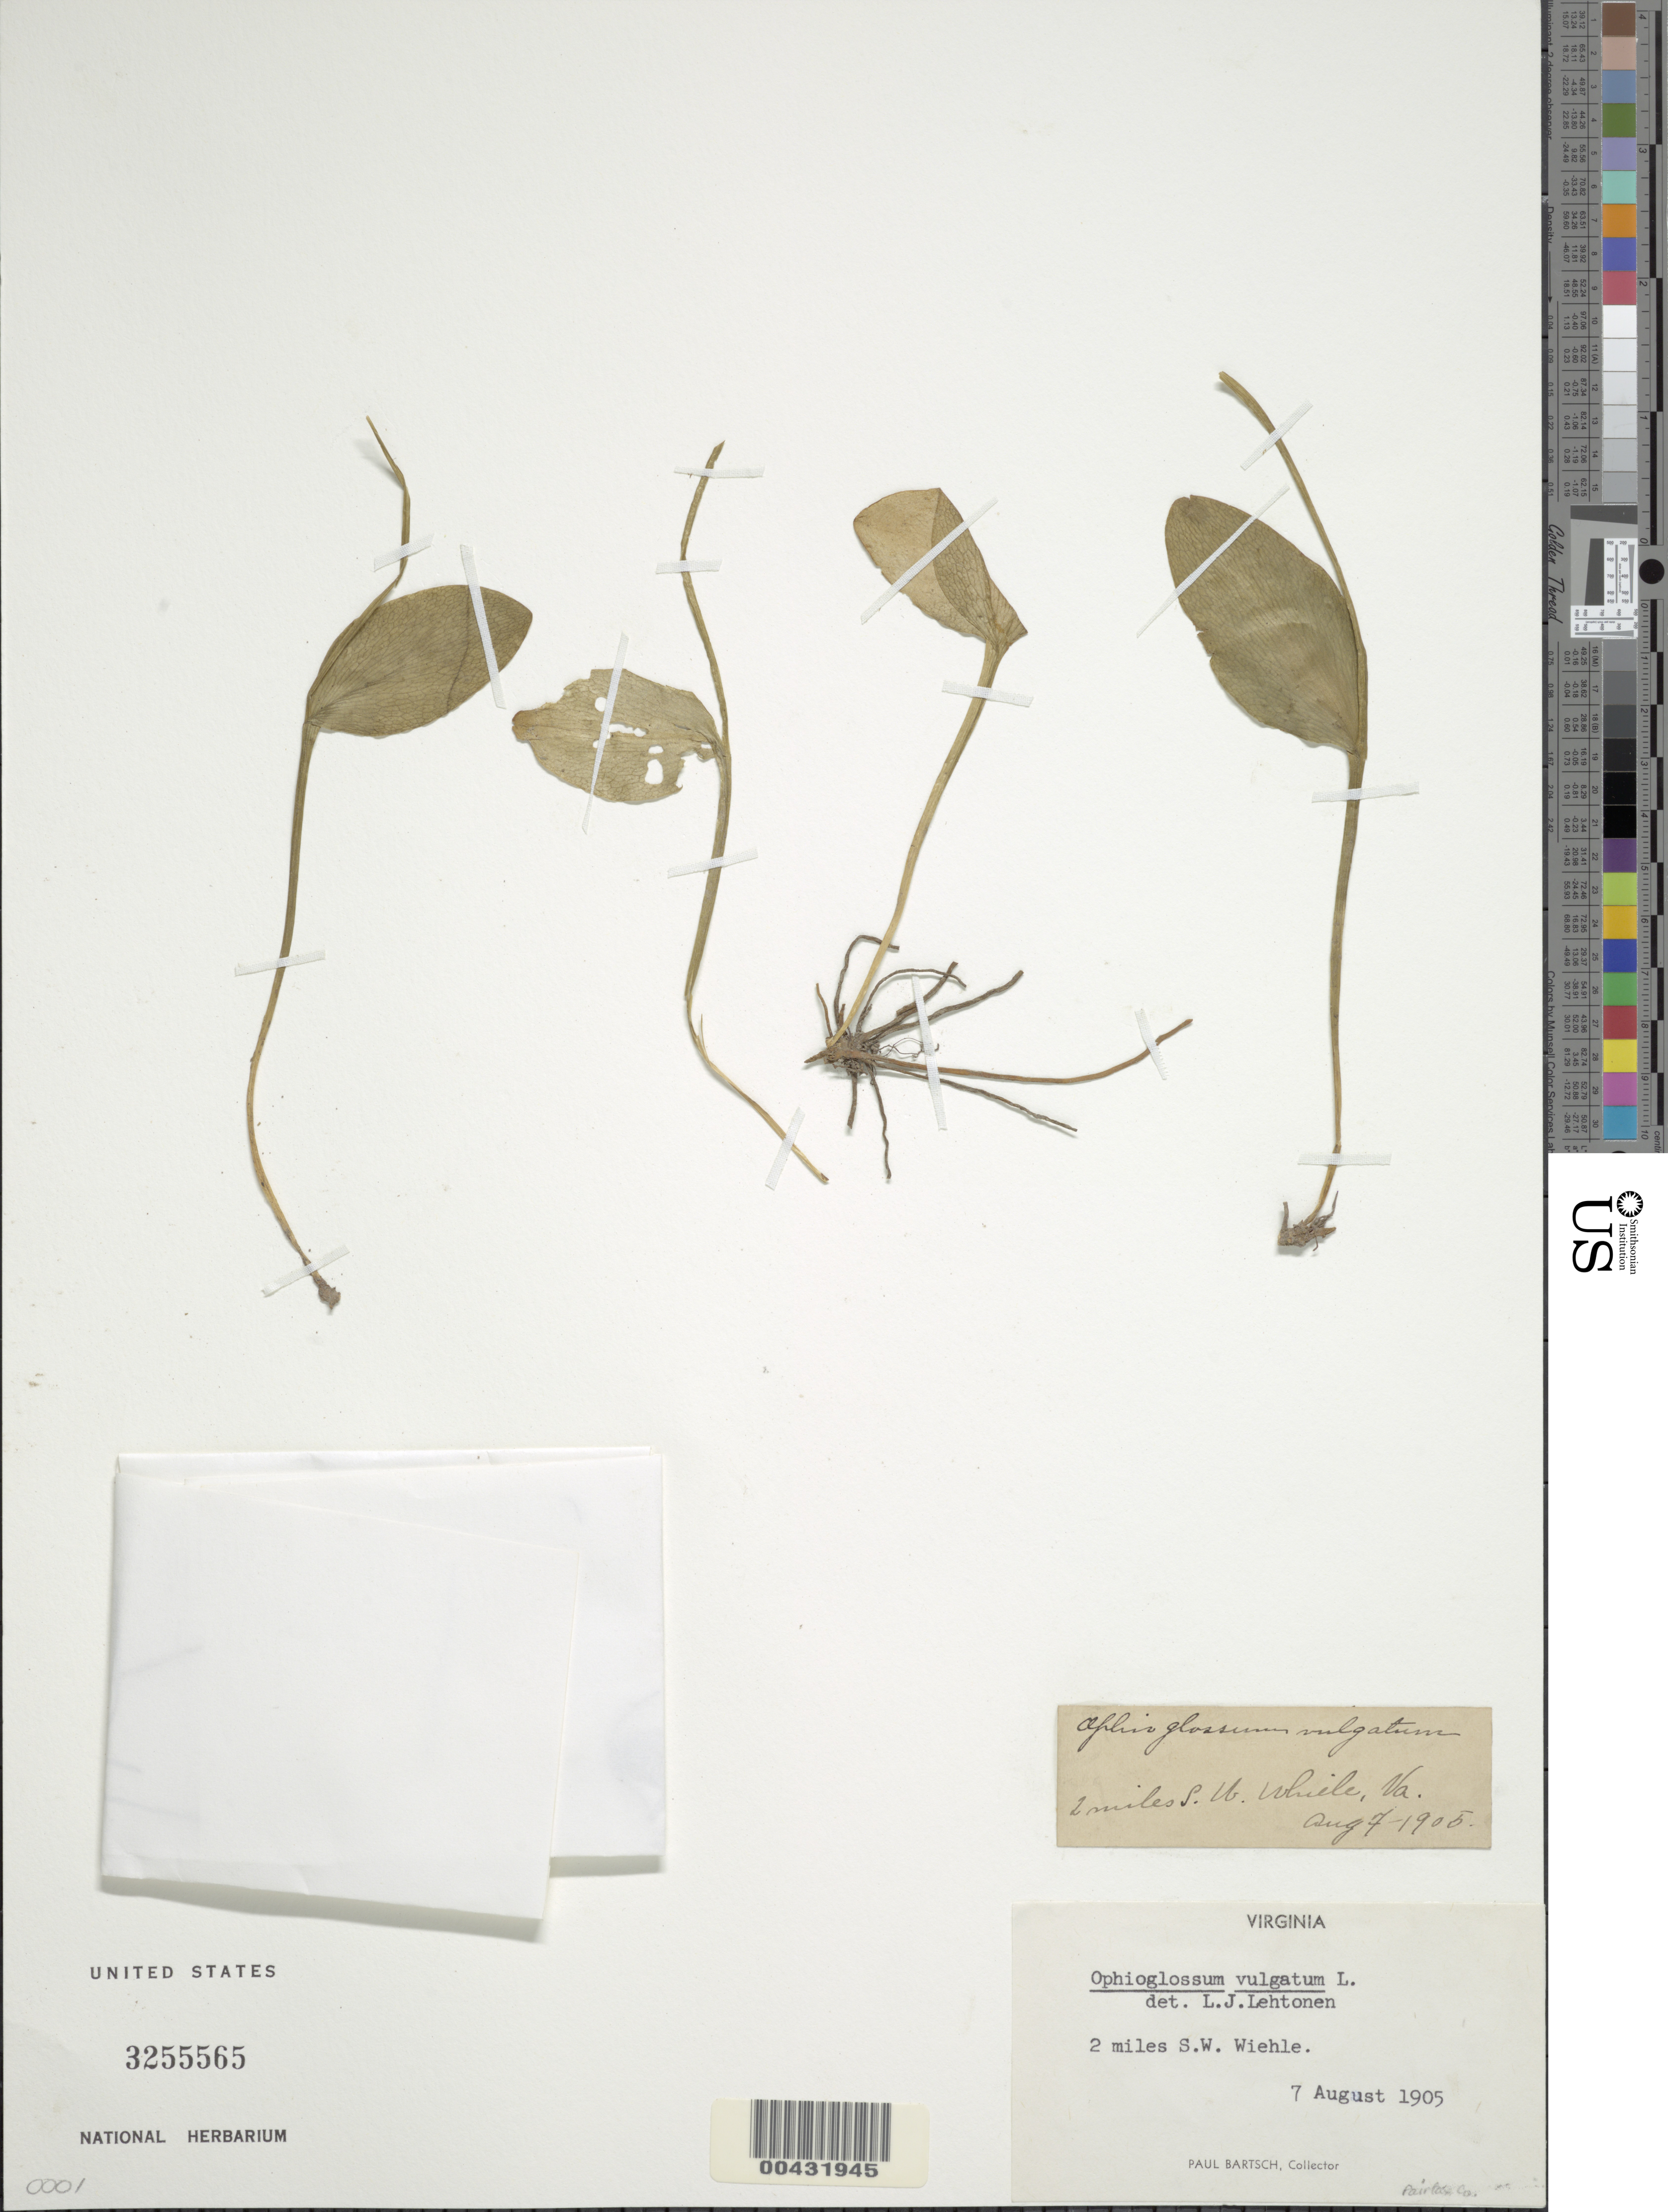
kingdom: Plantae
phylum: Tracheophyta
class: Polypodiopsida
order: Ophioglossales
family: Ophioglossaceae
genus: Ophioglossum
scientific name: Ophioglossum vulgatum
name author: L.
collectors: P. Bartsch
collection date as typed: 07 Aug 1905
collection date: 1905-08-07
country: United States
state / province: Virginia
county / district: Fairfax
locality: Sw of Wiehle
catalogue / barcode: US 3255565